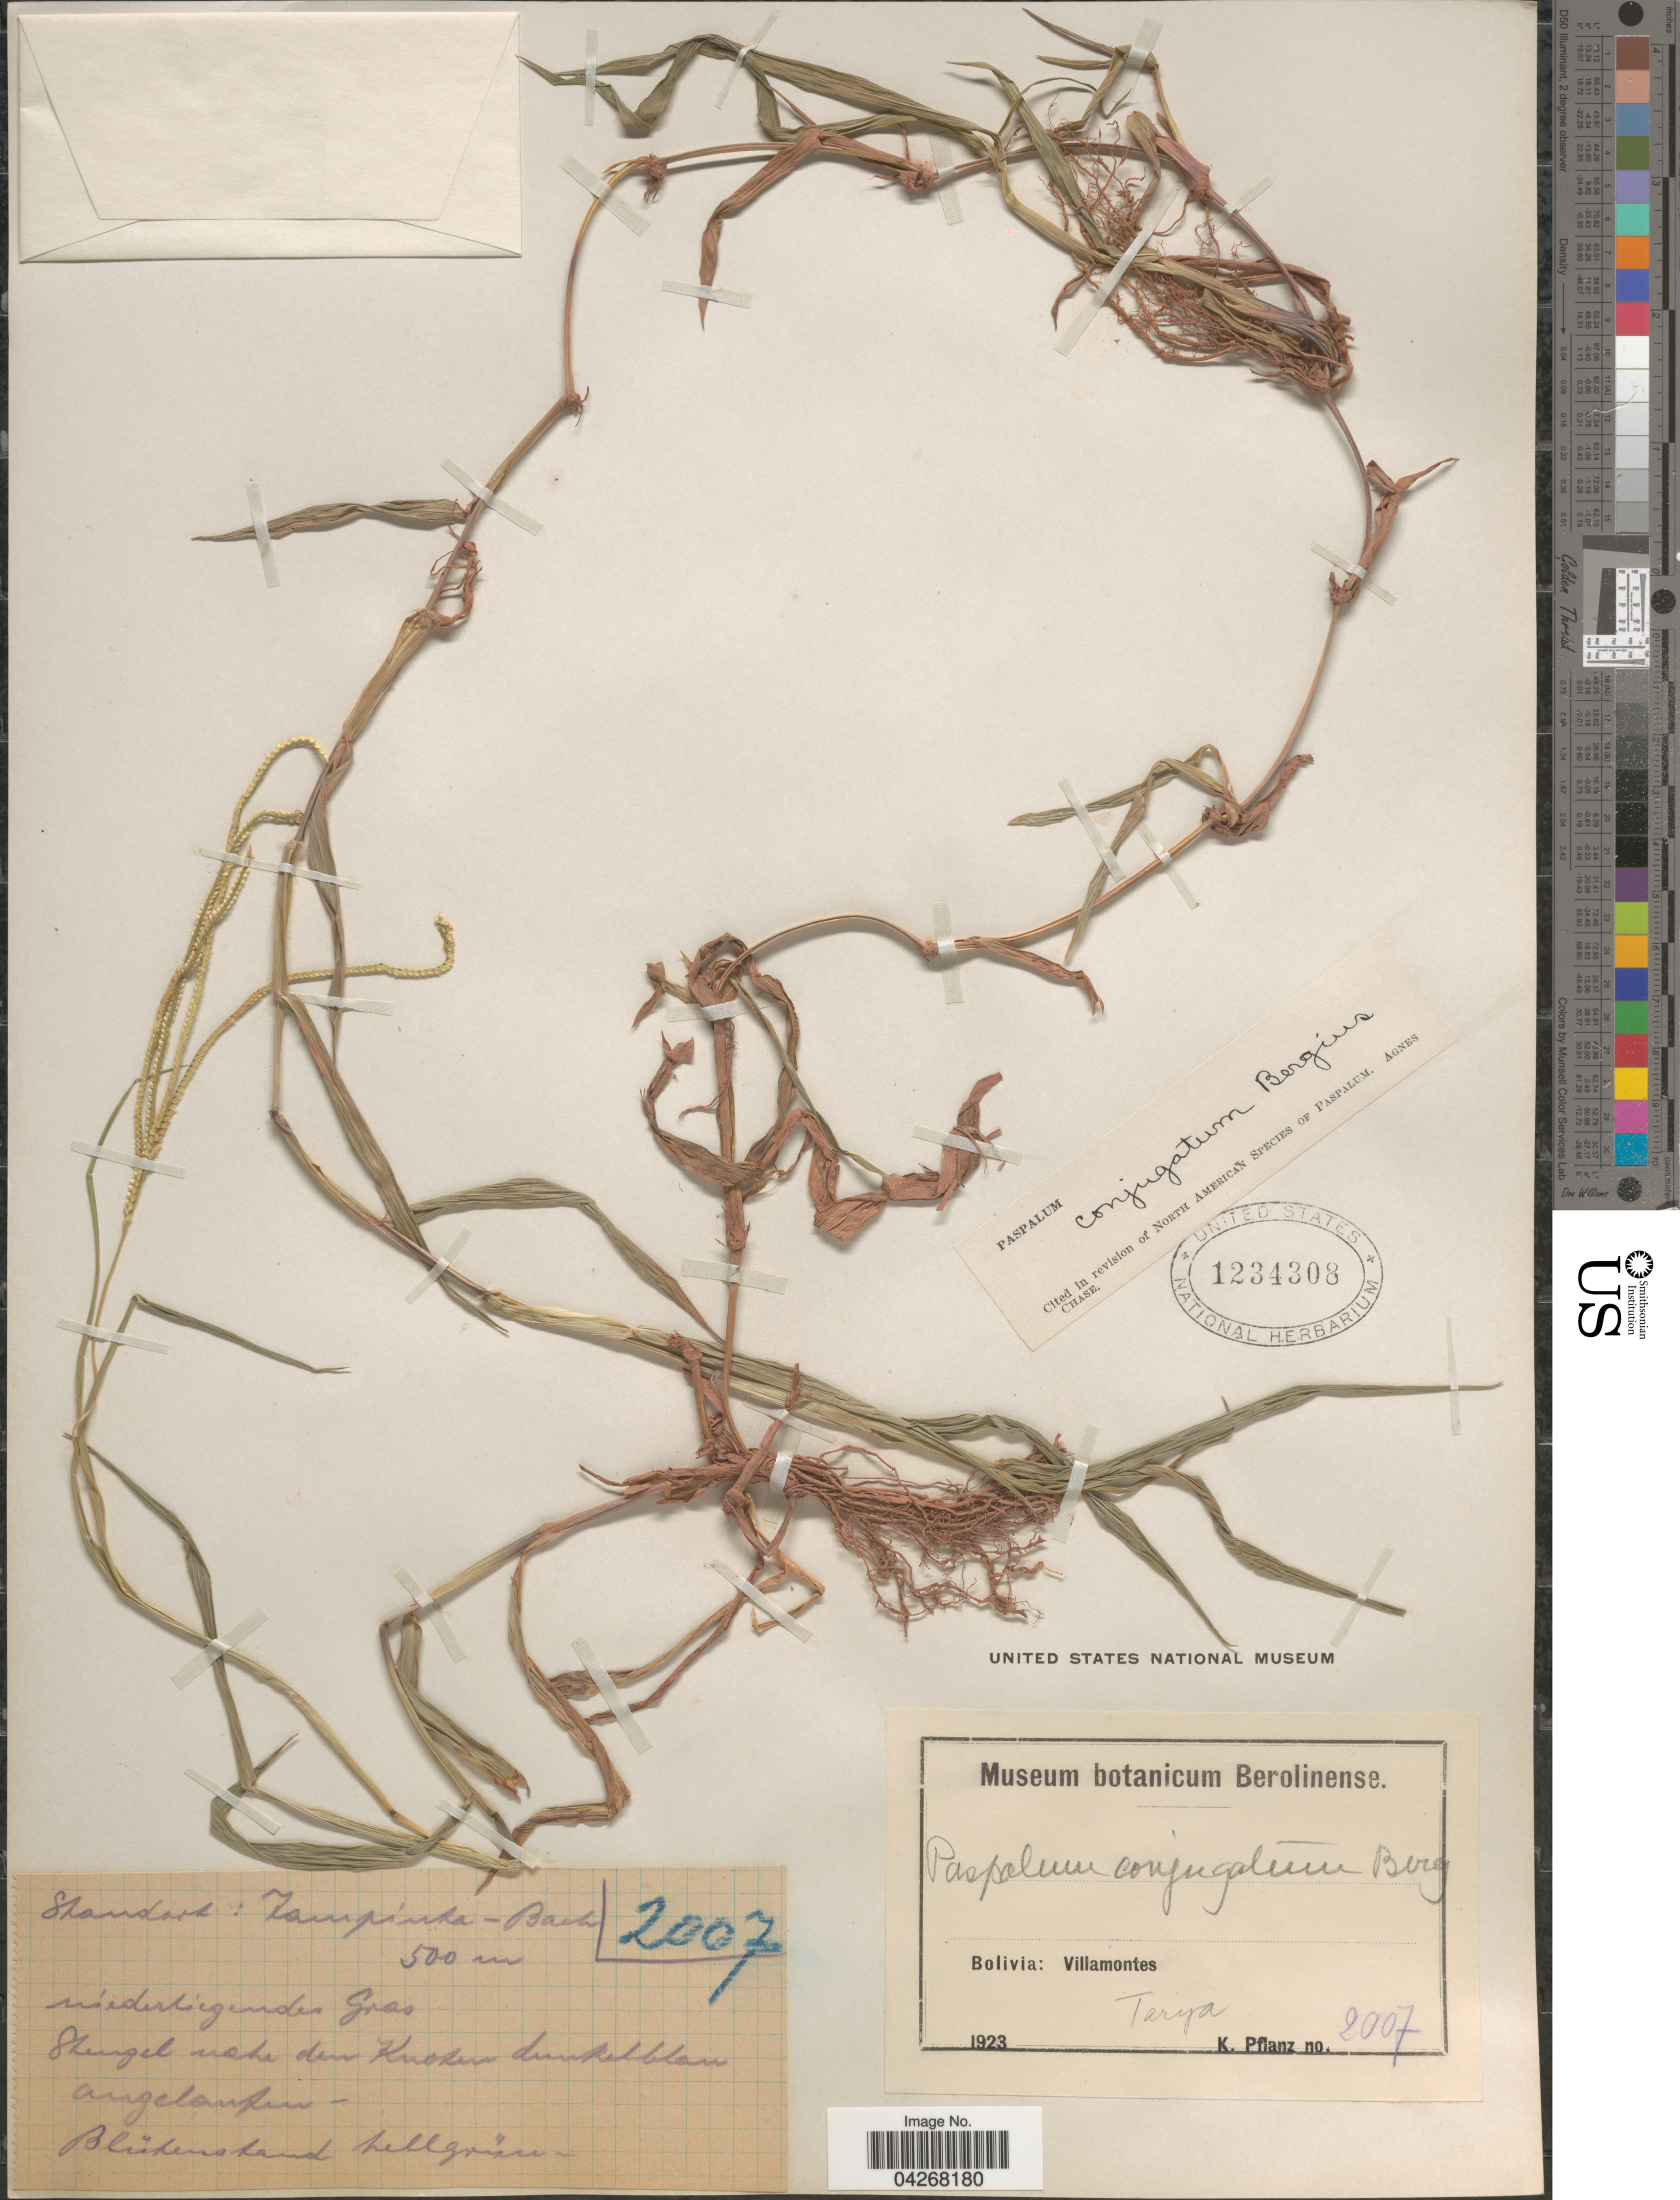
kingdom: Plantae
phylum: Tracheophyta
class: Liliopsida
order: Poales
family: Poaceae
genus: Paspalum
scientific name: Paspalum conjugatum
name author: P.J. Bergius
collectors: K. Pflanz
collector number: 2007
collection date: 1923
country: Bolivia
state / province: Tarija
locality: Villamontes.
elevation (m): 500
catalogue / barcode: US 1234308